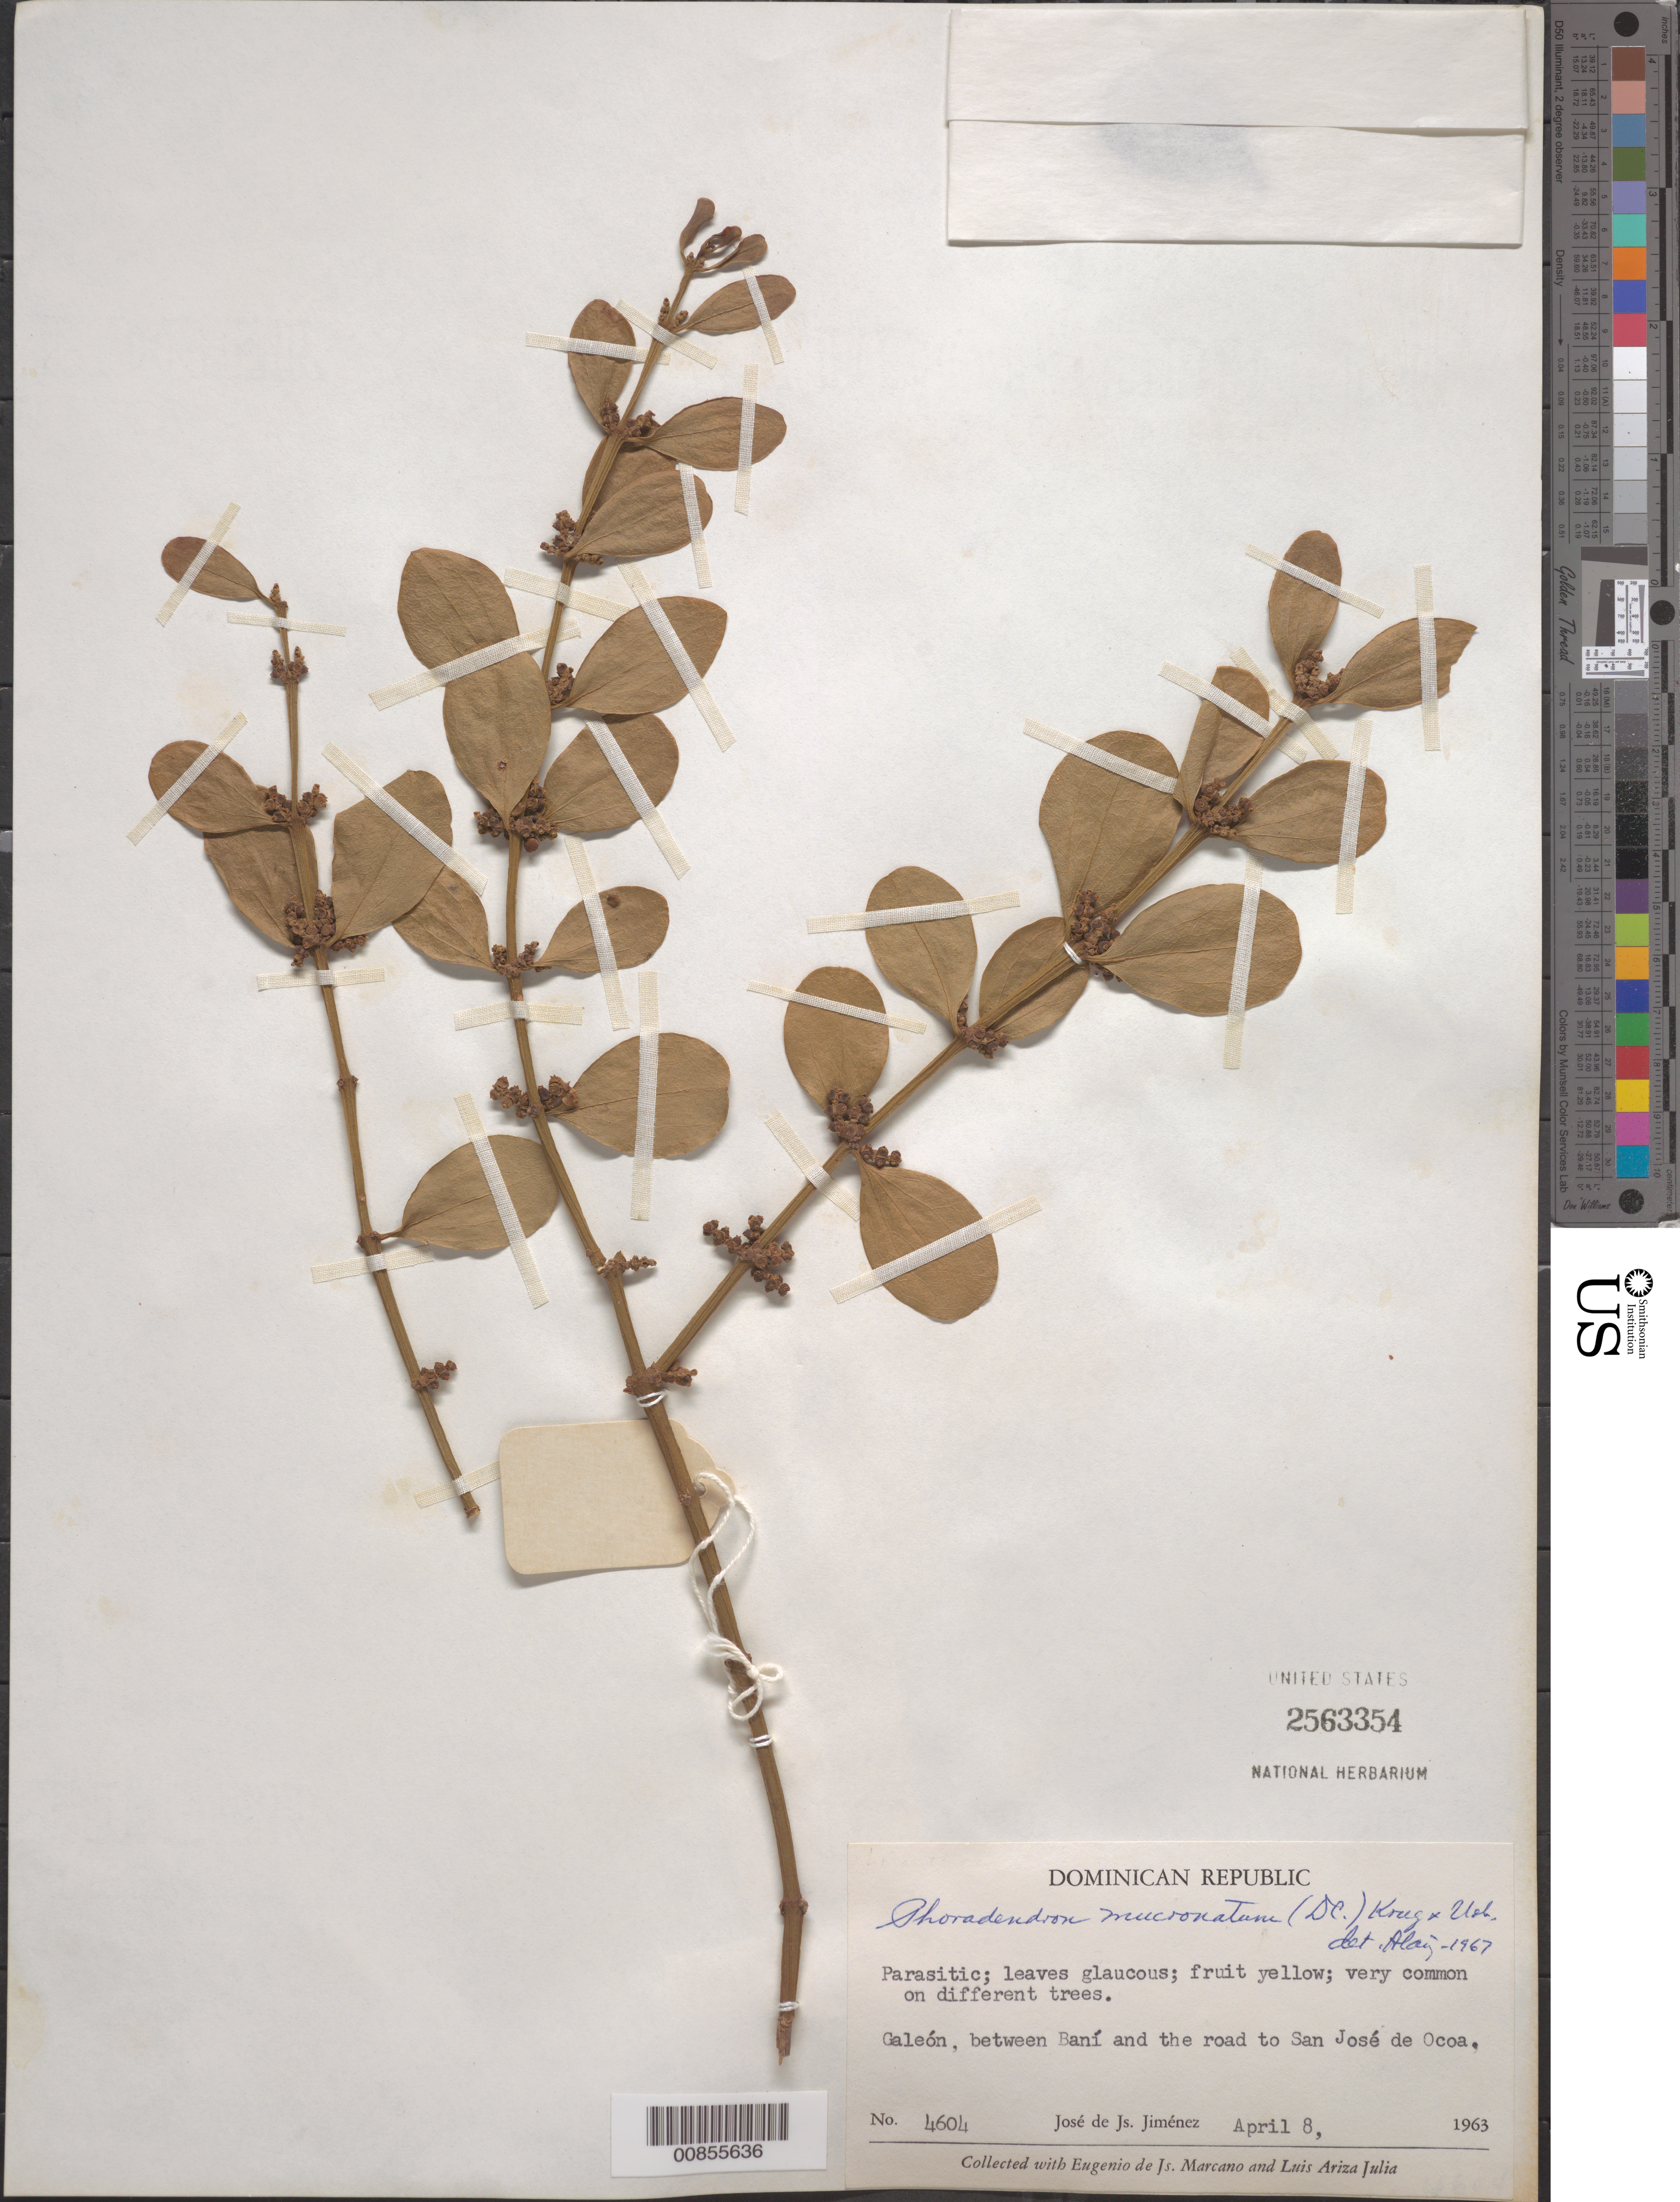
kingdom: Plantae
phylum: Tracheophyta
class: Magnoliopsida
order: Santalales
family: Viscaceae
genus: Phoradendron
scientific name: Phoradendron mucronatum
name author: (DC.) Krug & Urb.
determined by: Liogier, Alain H.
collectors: J. J. Jiménez Almonte, E. J. Marcano F. & L. Ariza-Julia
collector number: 4604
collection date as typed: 08 Apr 1963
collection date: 1963-04-08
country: Dominican Republic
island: Hispaniola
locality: Galeón, between Baní and the road to San José de Ocoa.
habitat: On different trees.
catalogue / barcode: US 2563354